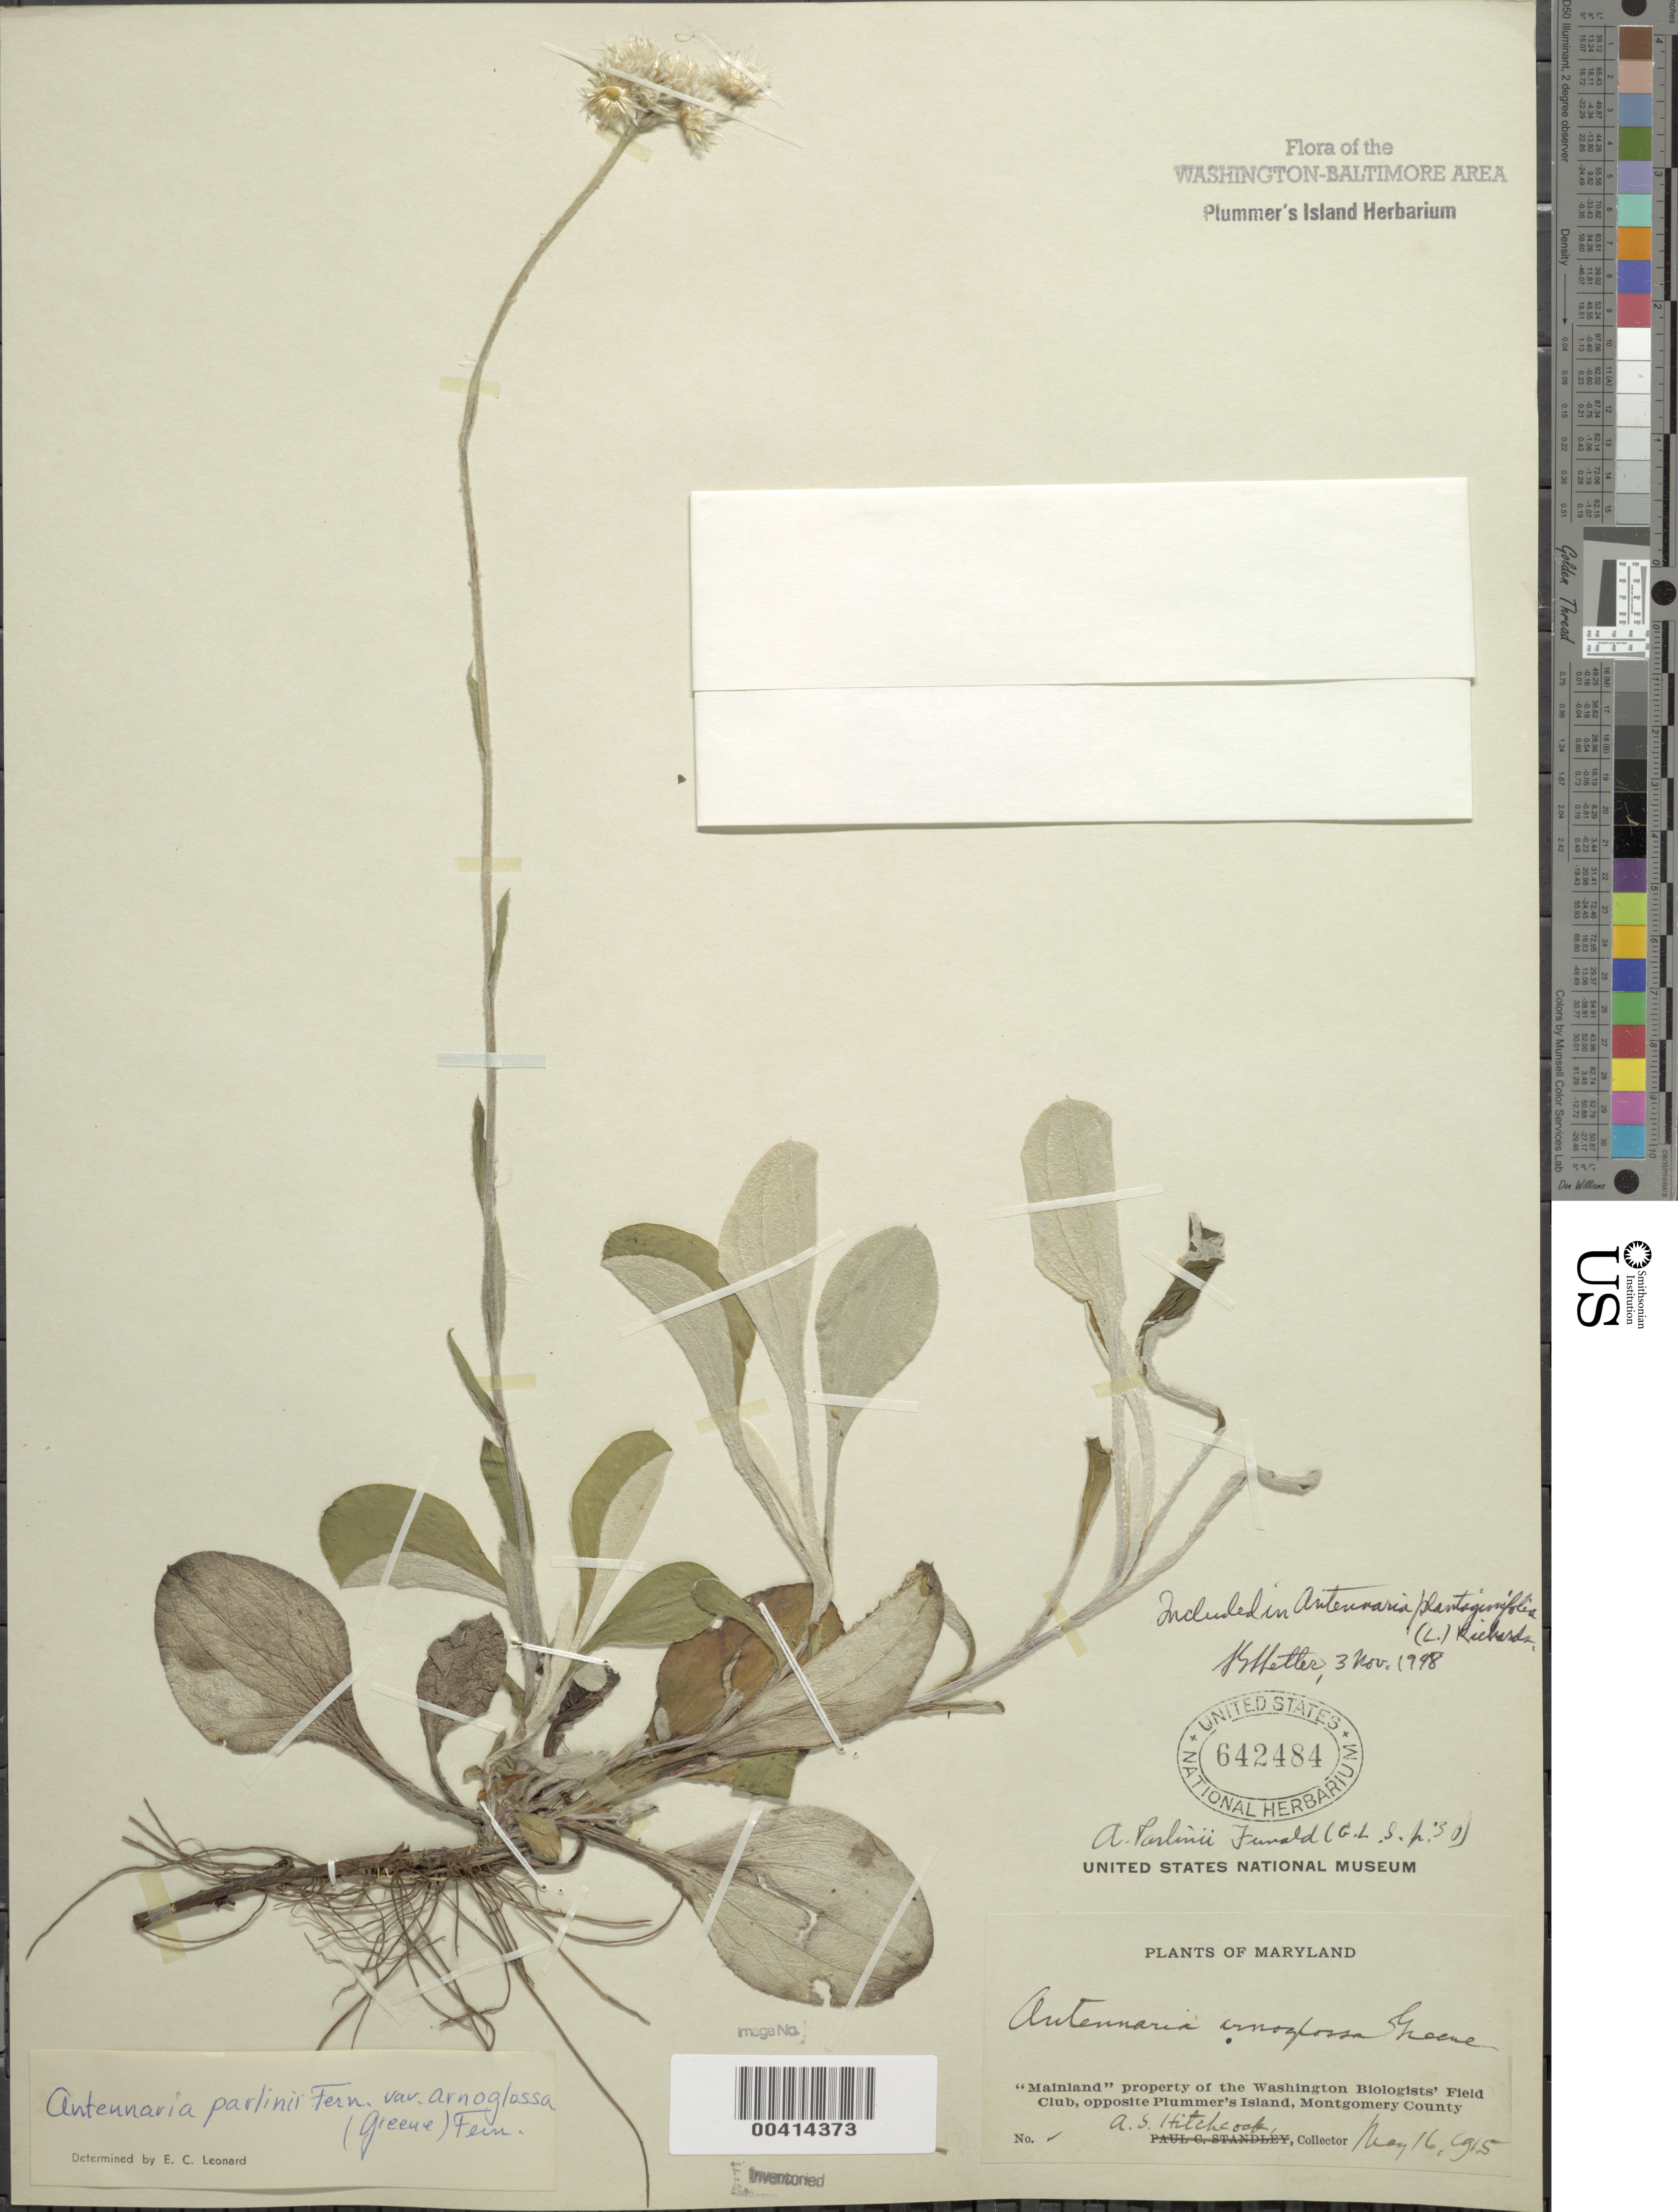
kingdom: Plantae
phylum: Tracheophyta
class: Magnoliopsida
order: Asterales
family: Asteraceae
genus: Antennaria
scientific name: Antennaria plantaginifolia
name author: (L.) Richardson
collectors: A. S. Hitchcock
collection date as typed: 16 May 1915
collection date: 1915-05-16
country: United States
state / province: Maryland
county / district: Montgomery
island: Plummers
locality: Plummer's Island Plummers Island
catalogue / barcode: US 642484